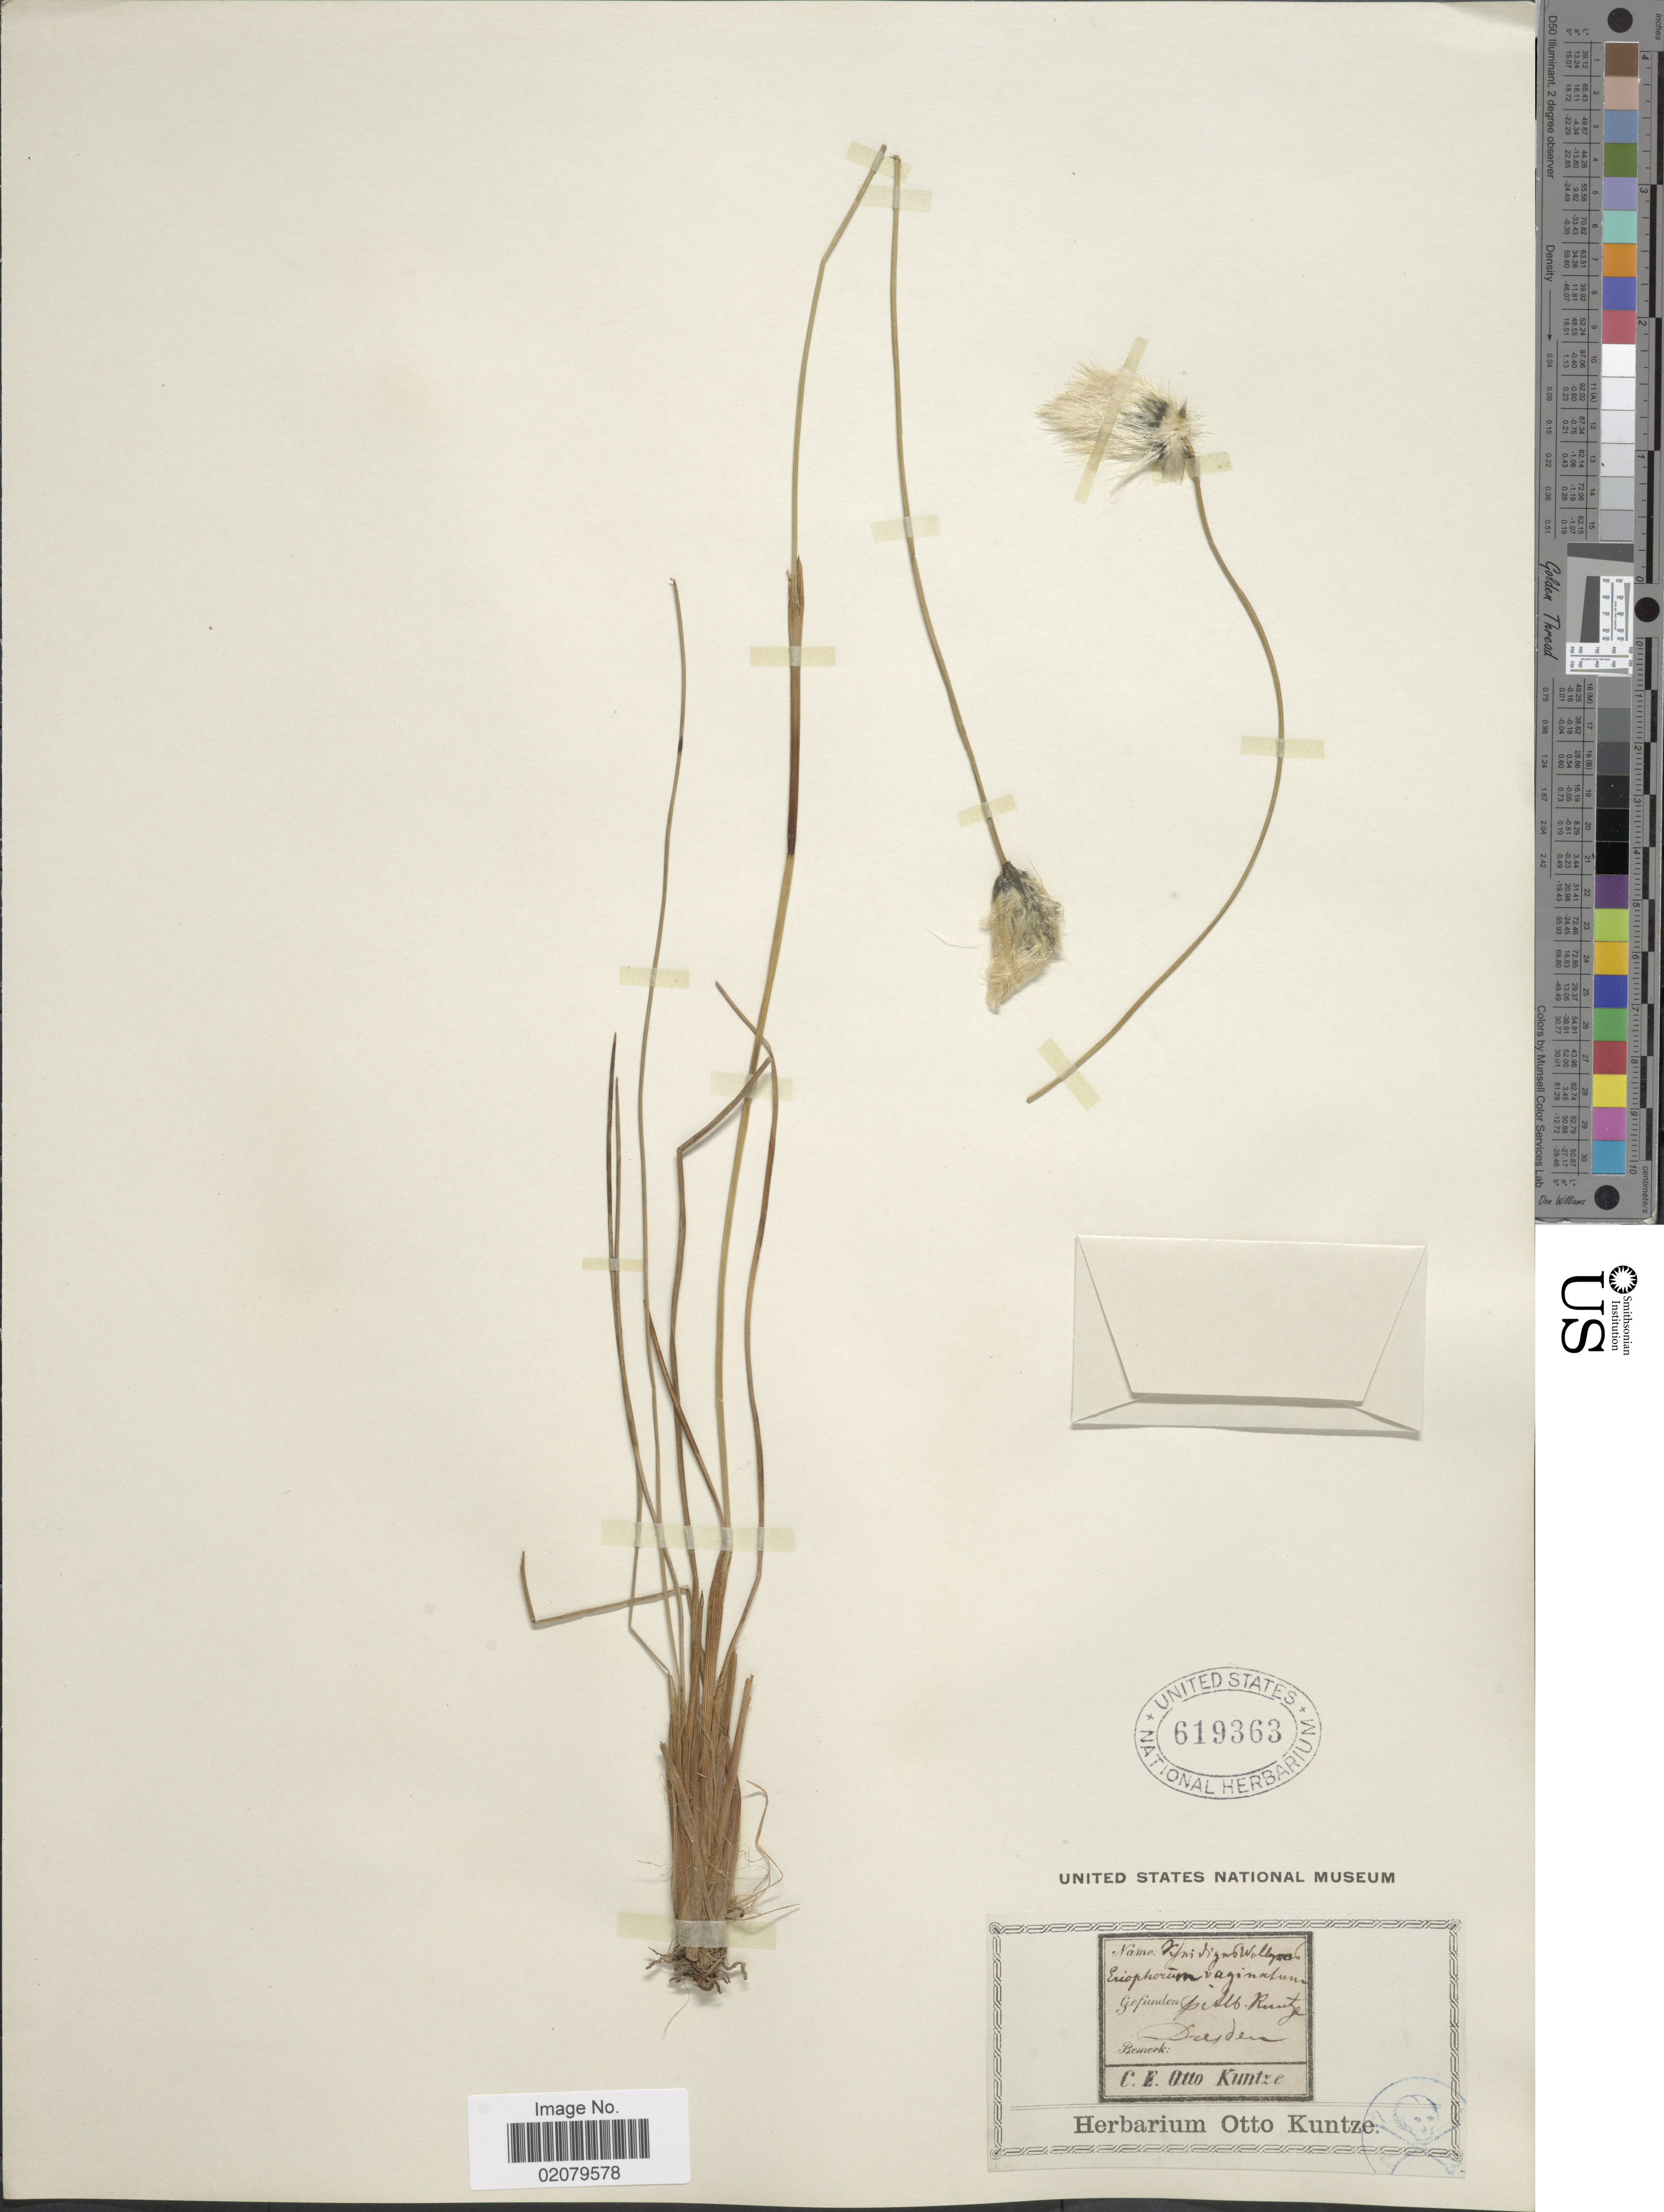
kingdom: Plantae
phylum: Tracheophyta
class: Liliopsida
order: Poales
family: Cyperaceae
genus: Eriophorum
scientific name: Eriophorum vaginatum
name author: L.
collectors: C.E.O. Kuntze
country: Germany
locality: Dresden [unsure placement]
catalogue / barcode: US 619363